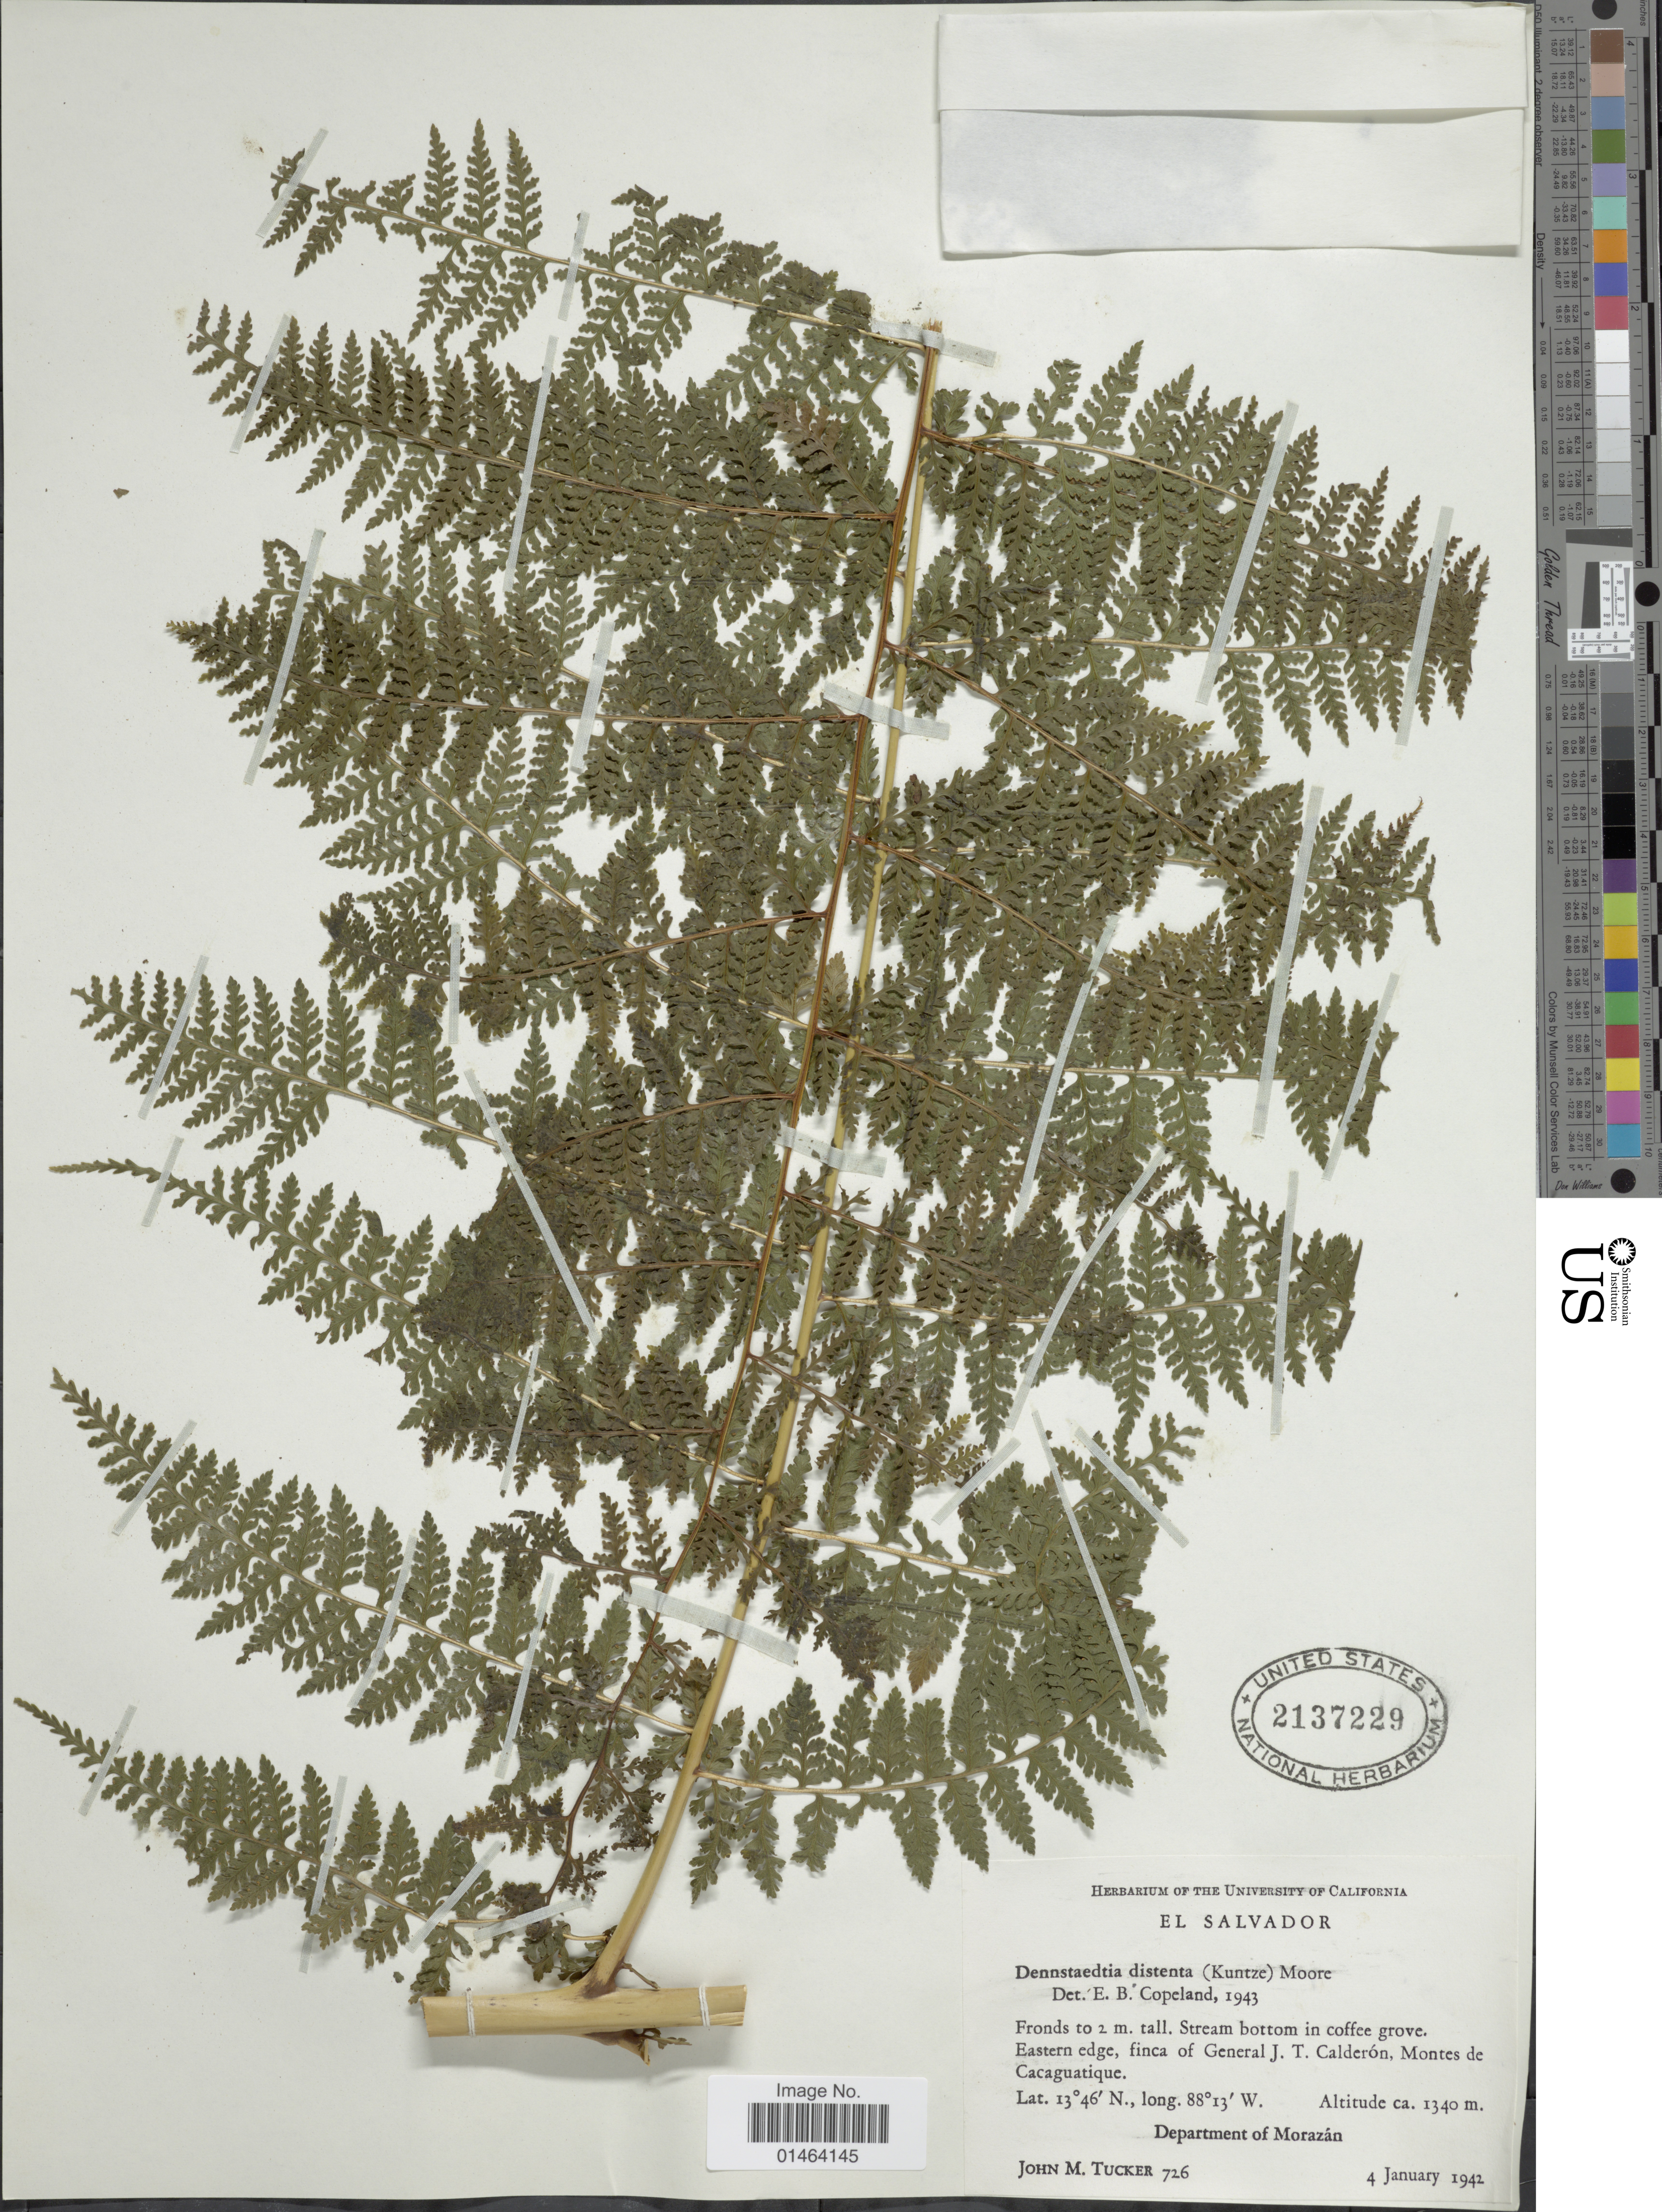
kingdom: Plantae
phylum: Tracheophyta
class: Polypodiopsida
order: Polypodiales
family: Dennstaedtiaceae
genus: Dennstaedtia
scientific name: Dennstaedtia distenta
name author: (Kunze) T. Moore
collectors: J. M. Tucker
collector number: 726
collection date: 1942-01-04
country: El Salvador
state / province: Morazan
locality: El Salvador, Eastern edge, finca of General J. T. Calderon, Montes de Cacaguatique.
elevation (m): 1340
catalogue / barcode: US 2137229